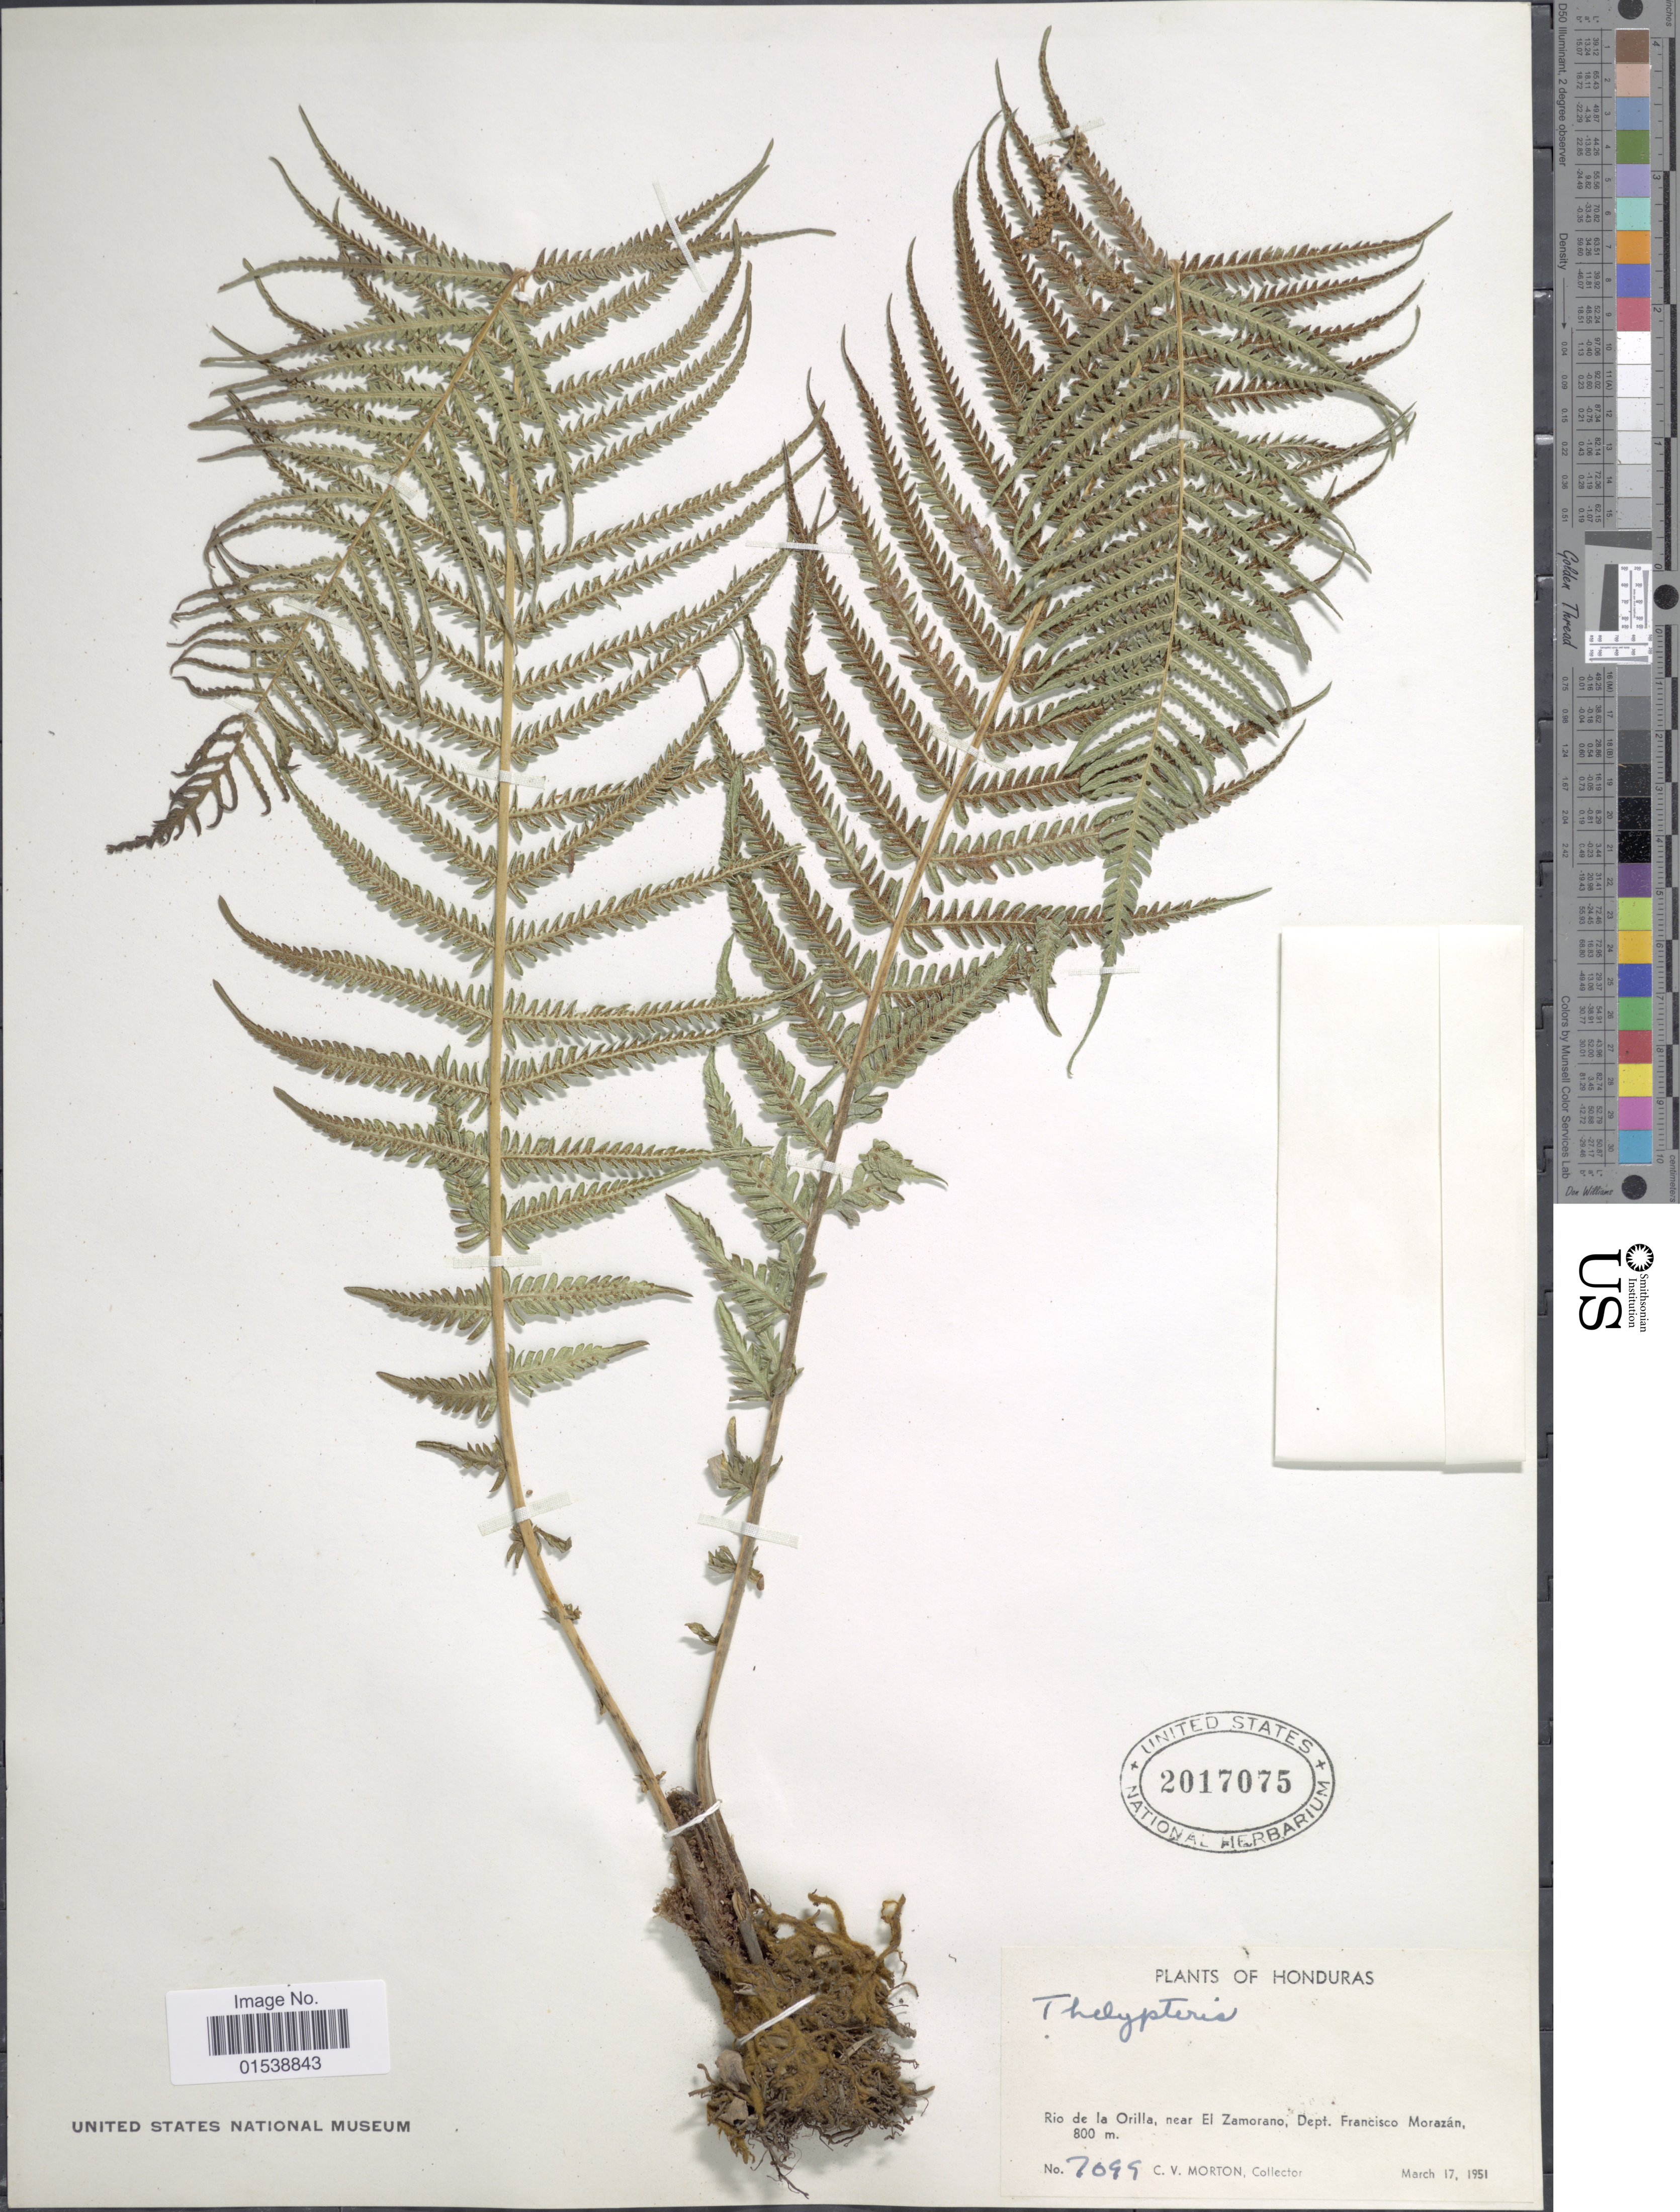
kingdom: Plantae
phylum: Tracheophyta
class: Polypodiopsida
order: Polypodiales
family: Thelypteridaceae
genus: Amauropelta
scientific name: Amauropelta resinifera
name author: (Desv.) Pic. Serm.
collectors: C. V. Morton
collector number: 7099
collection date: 1951-03-17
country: Honduras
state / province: Fco. Morazán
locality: Rio de la Orilla, near El Zamorano, Dept. Francisco Morazan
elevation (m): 800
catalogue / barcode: US 2017075